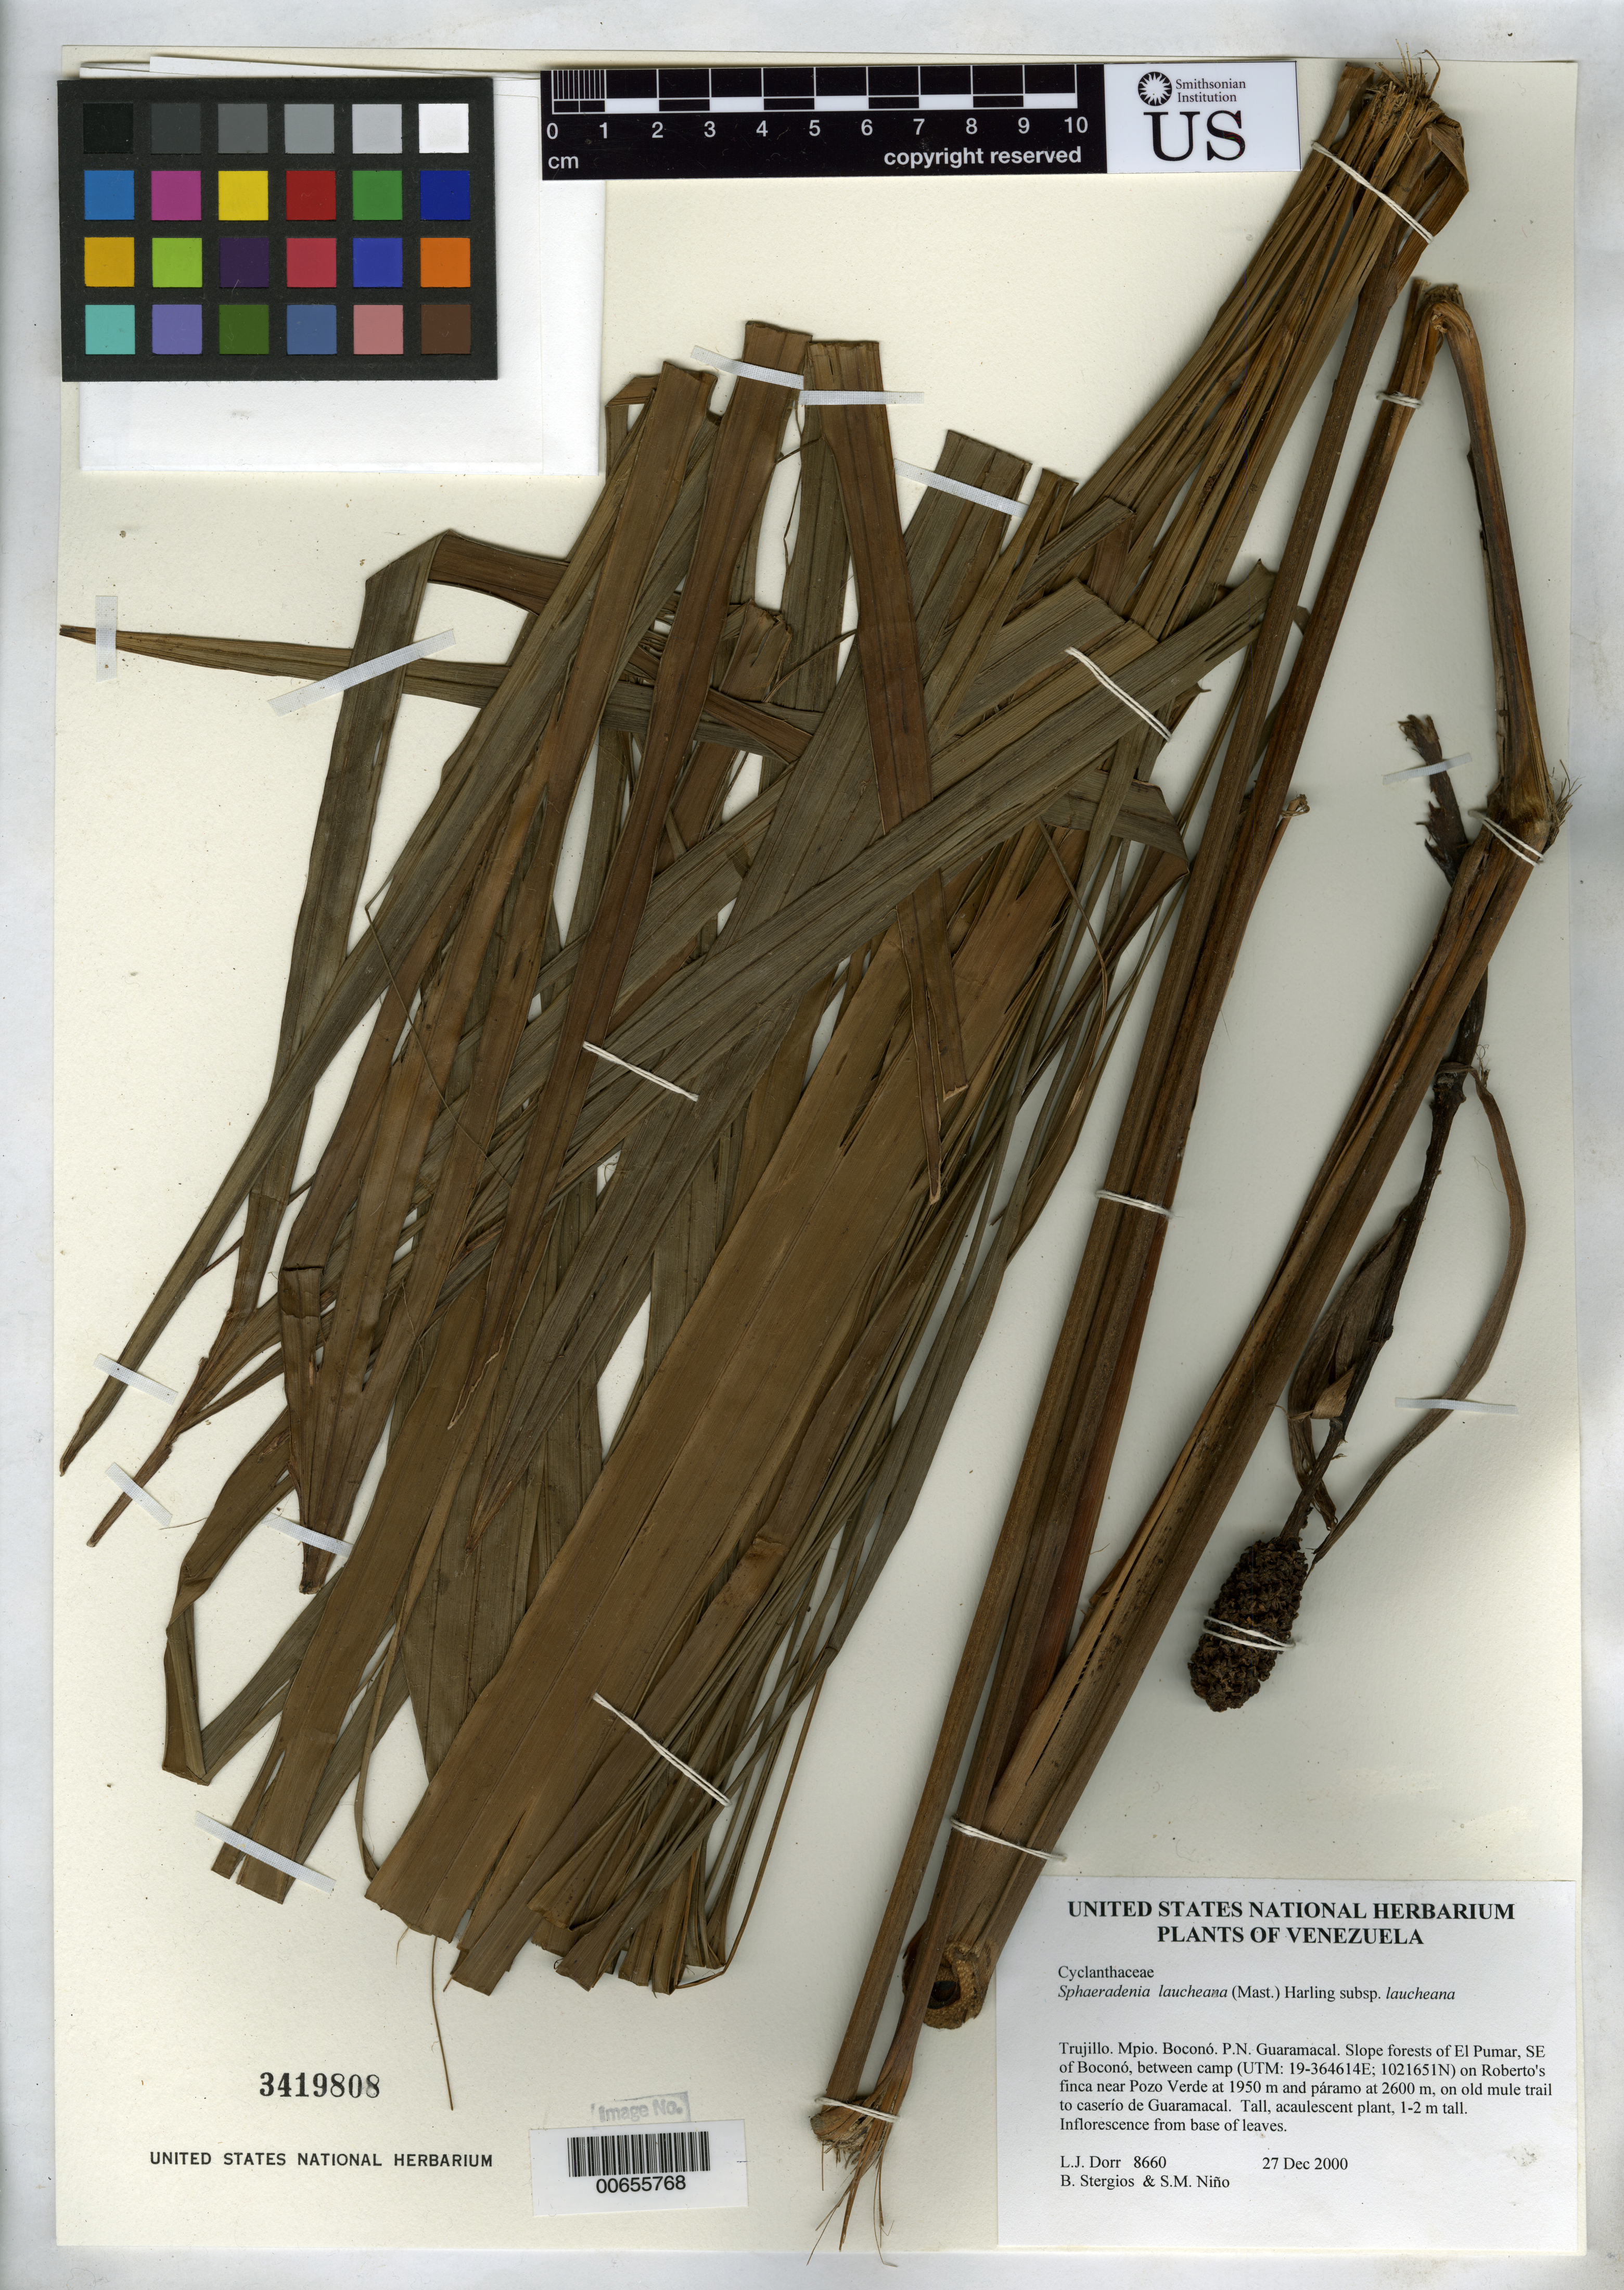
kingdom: Plantae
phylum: Tracheophyta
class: Liliopsida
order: Pandanales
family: Cyclanthaceae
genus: Sphaeradenia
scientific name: Sphaeradenia laucheana subsp. laucheana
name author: (Mast.) Harling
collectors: L. J. Dorr, B. G. Stergios & S. M. Niño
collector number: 8660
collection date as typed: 27 Dec 2000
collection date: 2000-12-27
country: Venezuela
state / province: Trujillo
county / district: Boconó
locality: Parque Nacional Guaramacal. El Pumar, SE of Boconó, between camp on Roberto's finca near Pozo Verde at 1950 m and páramo at 2600 m, on old mule trail to caserío de Guaramacal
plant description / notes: PORT, US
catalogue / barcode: US 3419808